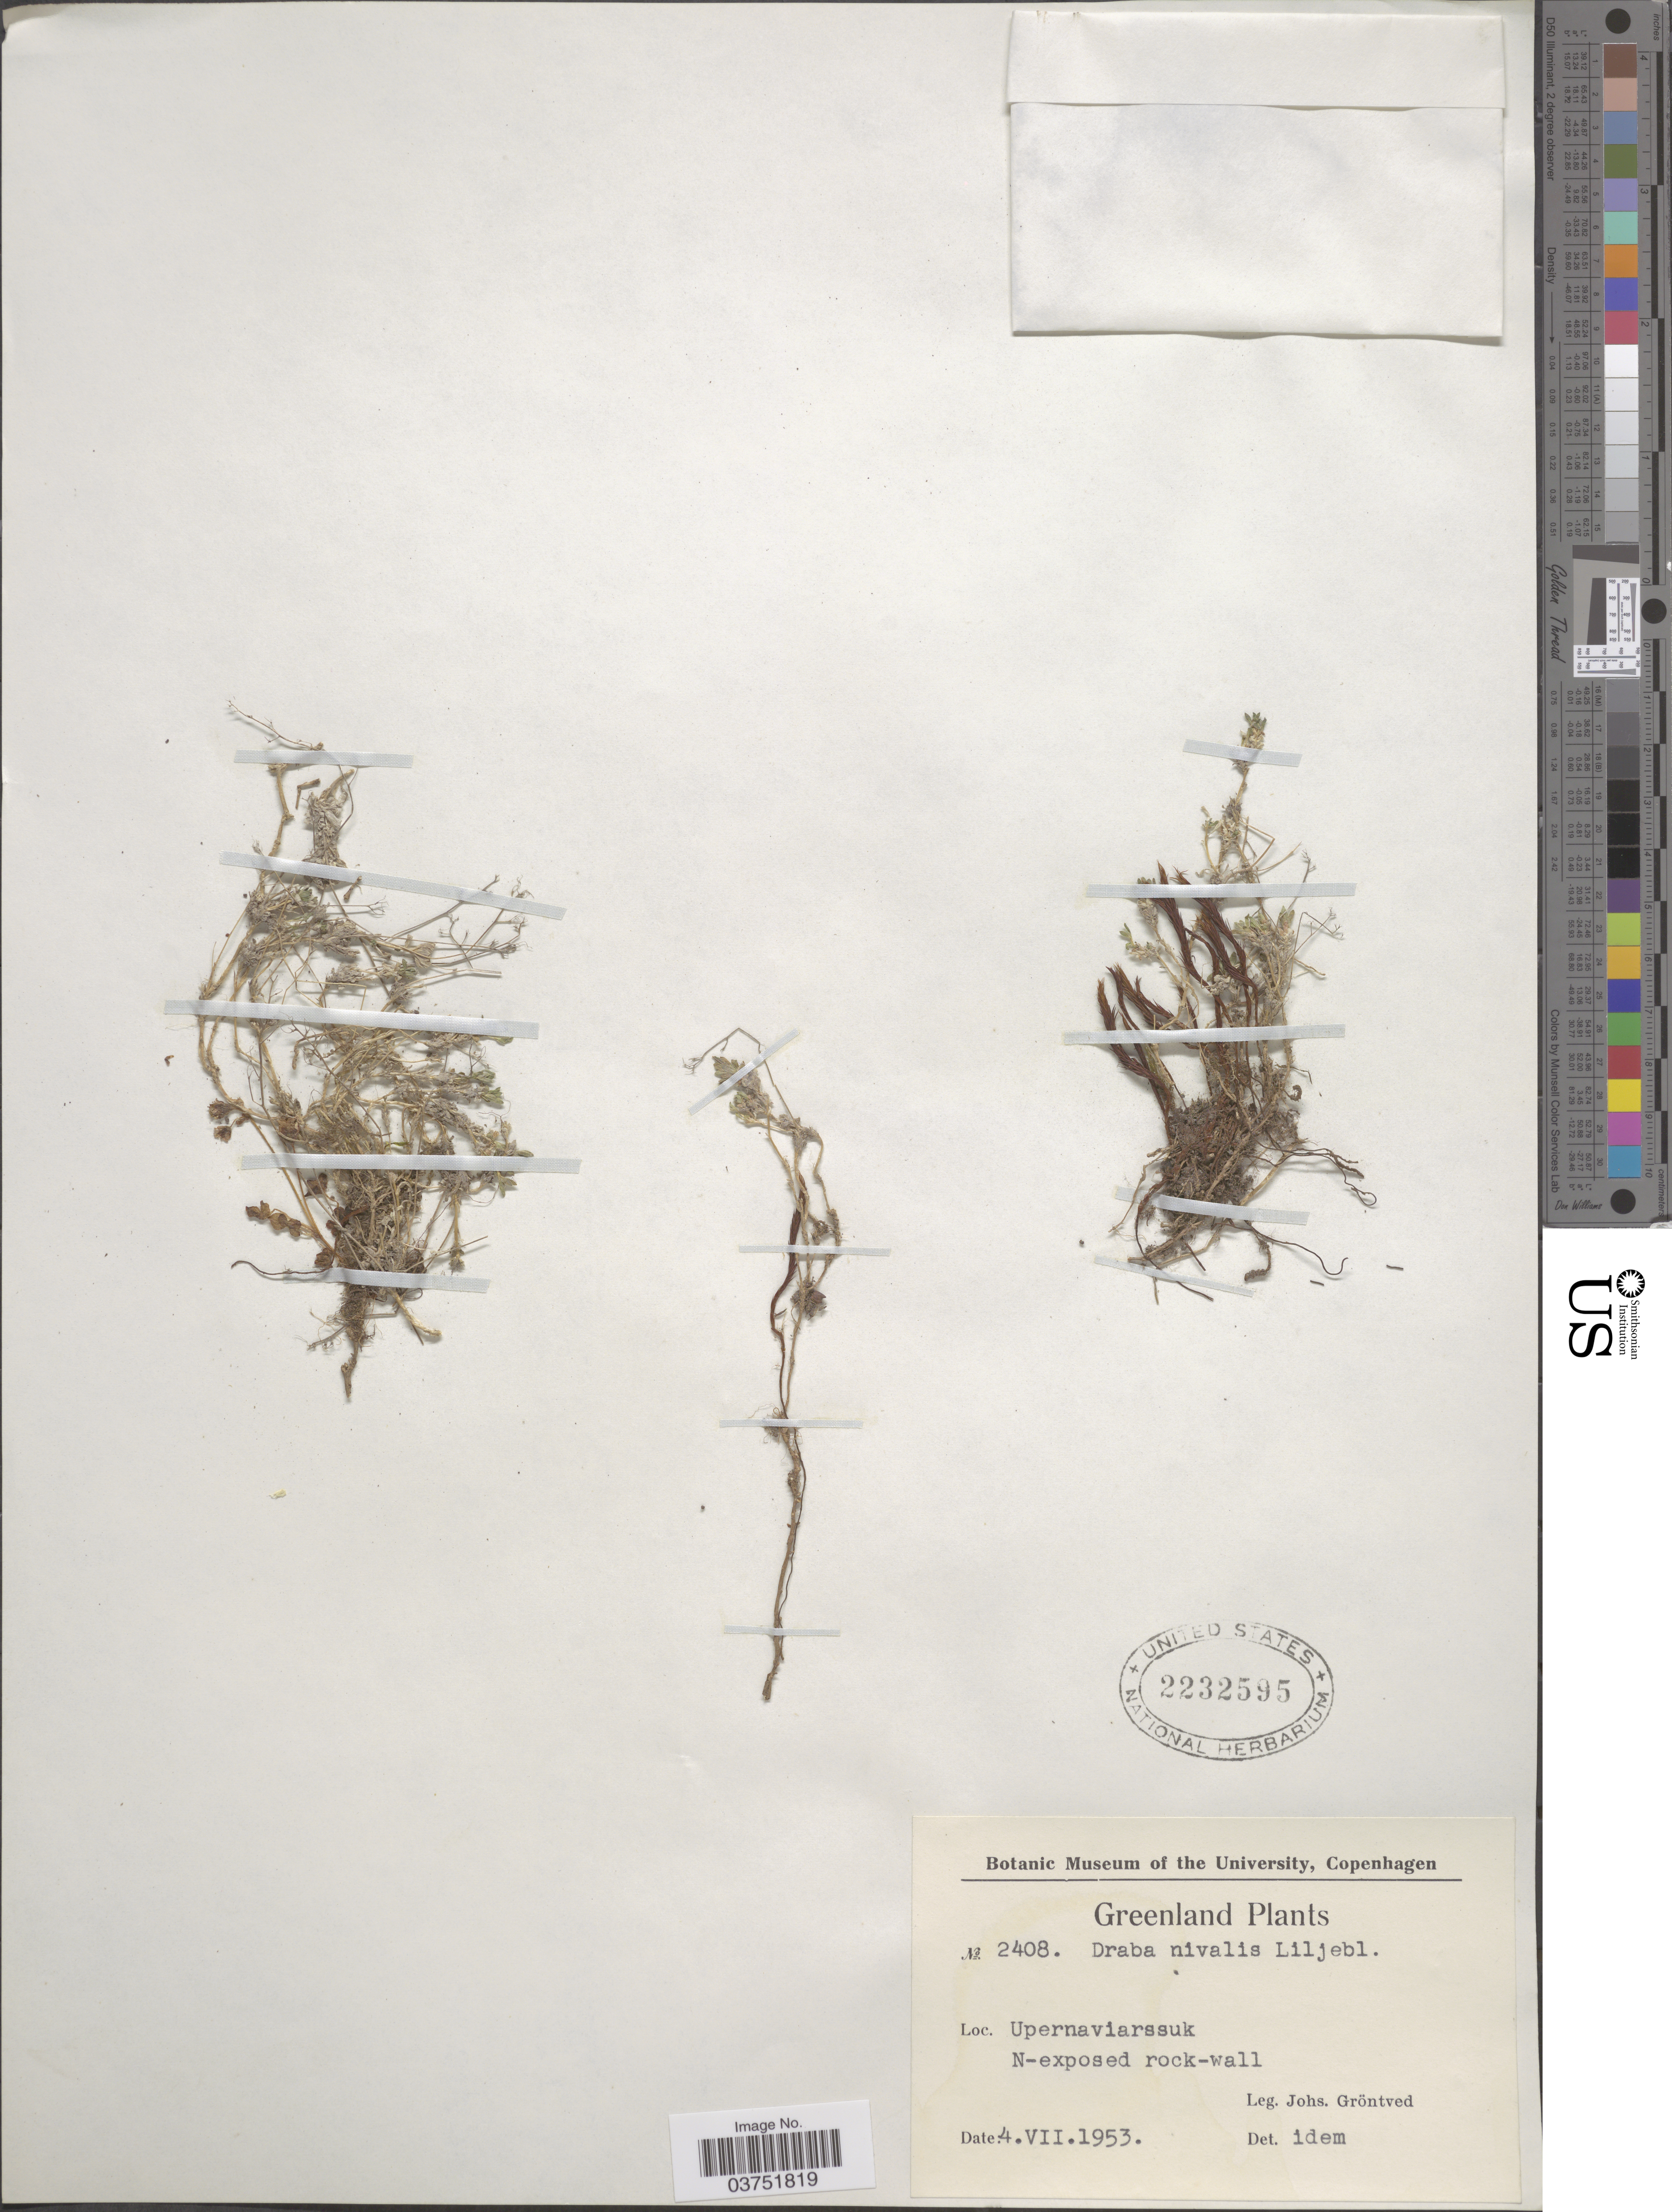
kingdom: Plantae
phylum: Tracheophyta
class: Magnoliopsida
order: Brassicales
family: Brassicaceae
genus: Draba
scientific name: Draba nivalis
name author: Lilj.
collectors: J. Gröntved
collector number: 2408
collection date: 1953-07-04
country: Greenland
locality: Upernaviarssuk N-exposed rock-wall.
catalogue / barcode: US 2232595